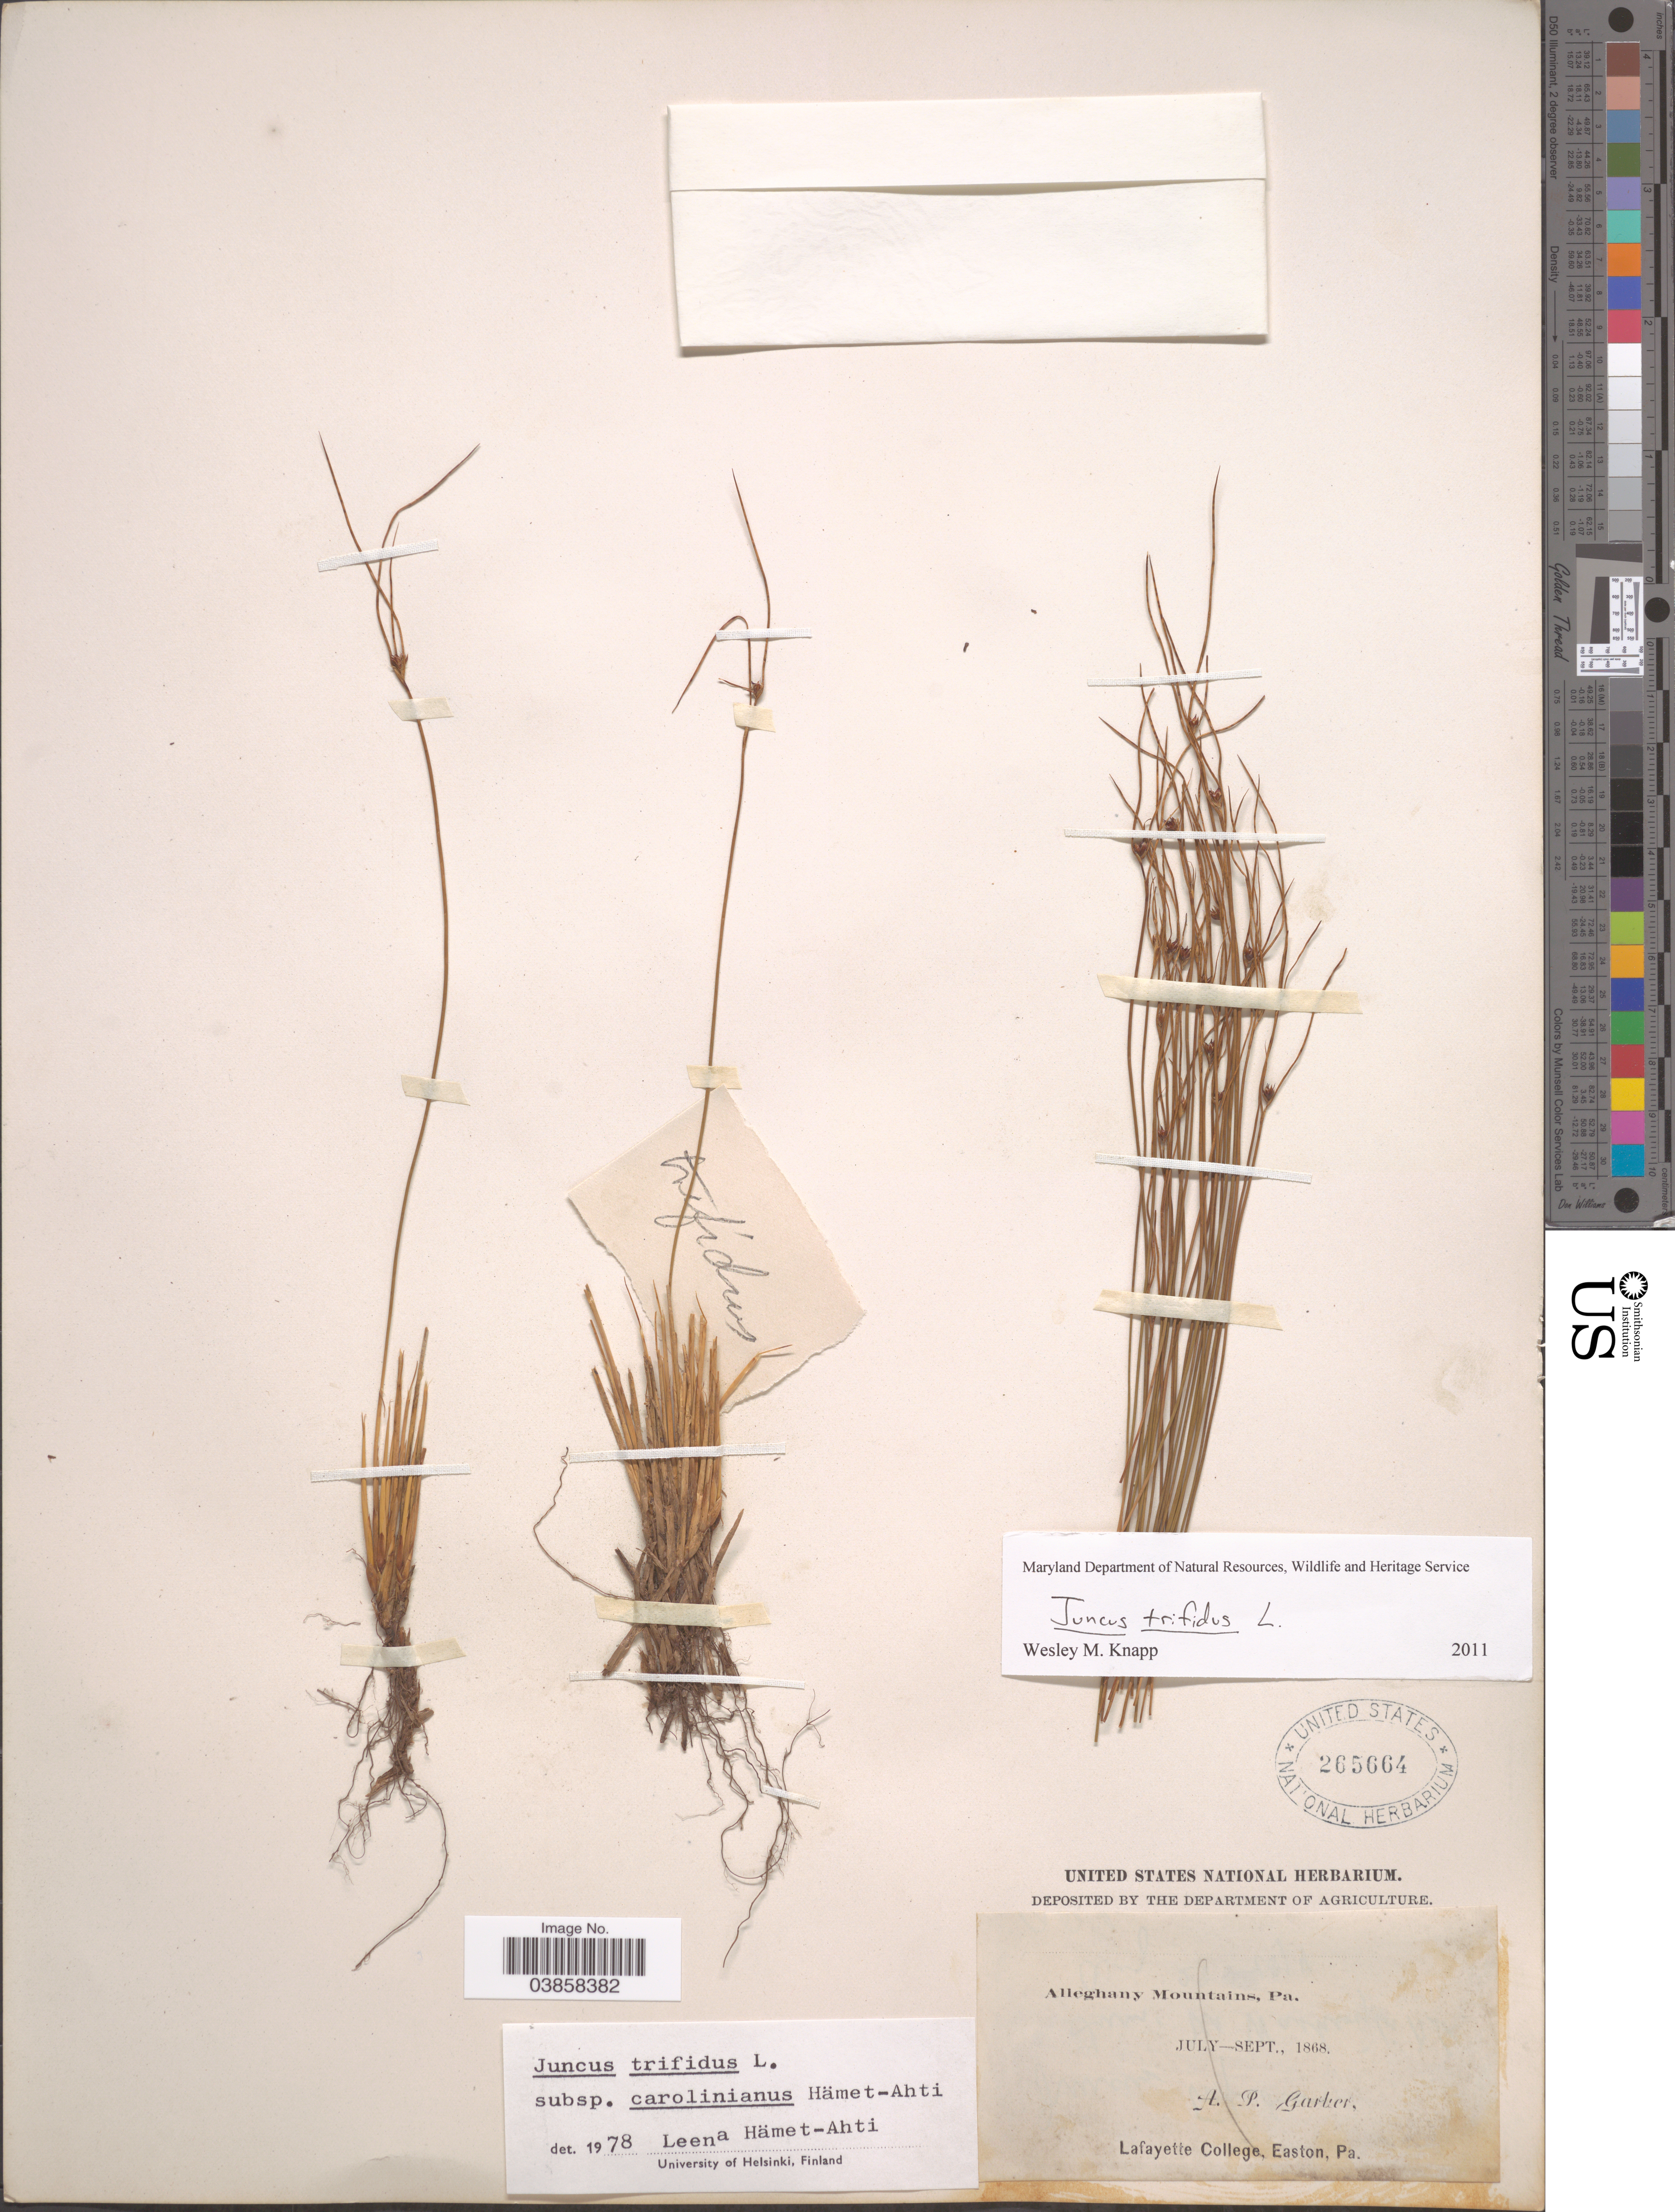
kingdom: Plantae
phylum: Tracheophyta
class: Liliopsida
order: Poales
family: Juncaceae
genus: Juncus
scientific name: Juncus trifidus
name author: L.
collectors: A. P. Garber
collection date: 1868-07/1868-09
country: United States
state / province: Pennsylvania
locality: Alleghany Mountains.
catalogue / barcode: US 265664